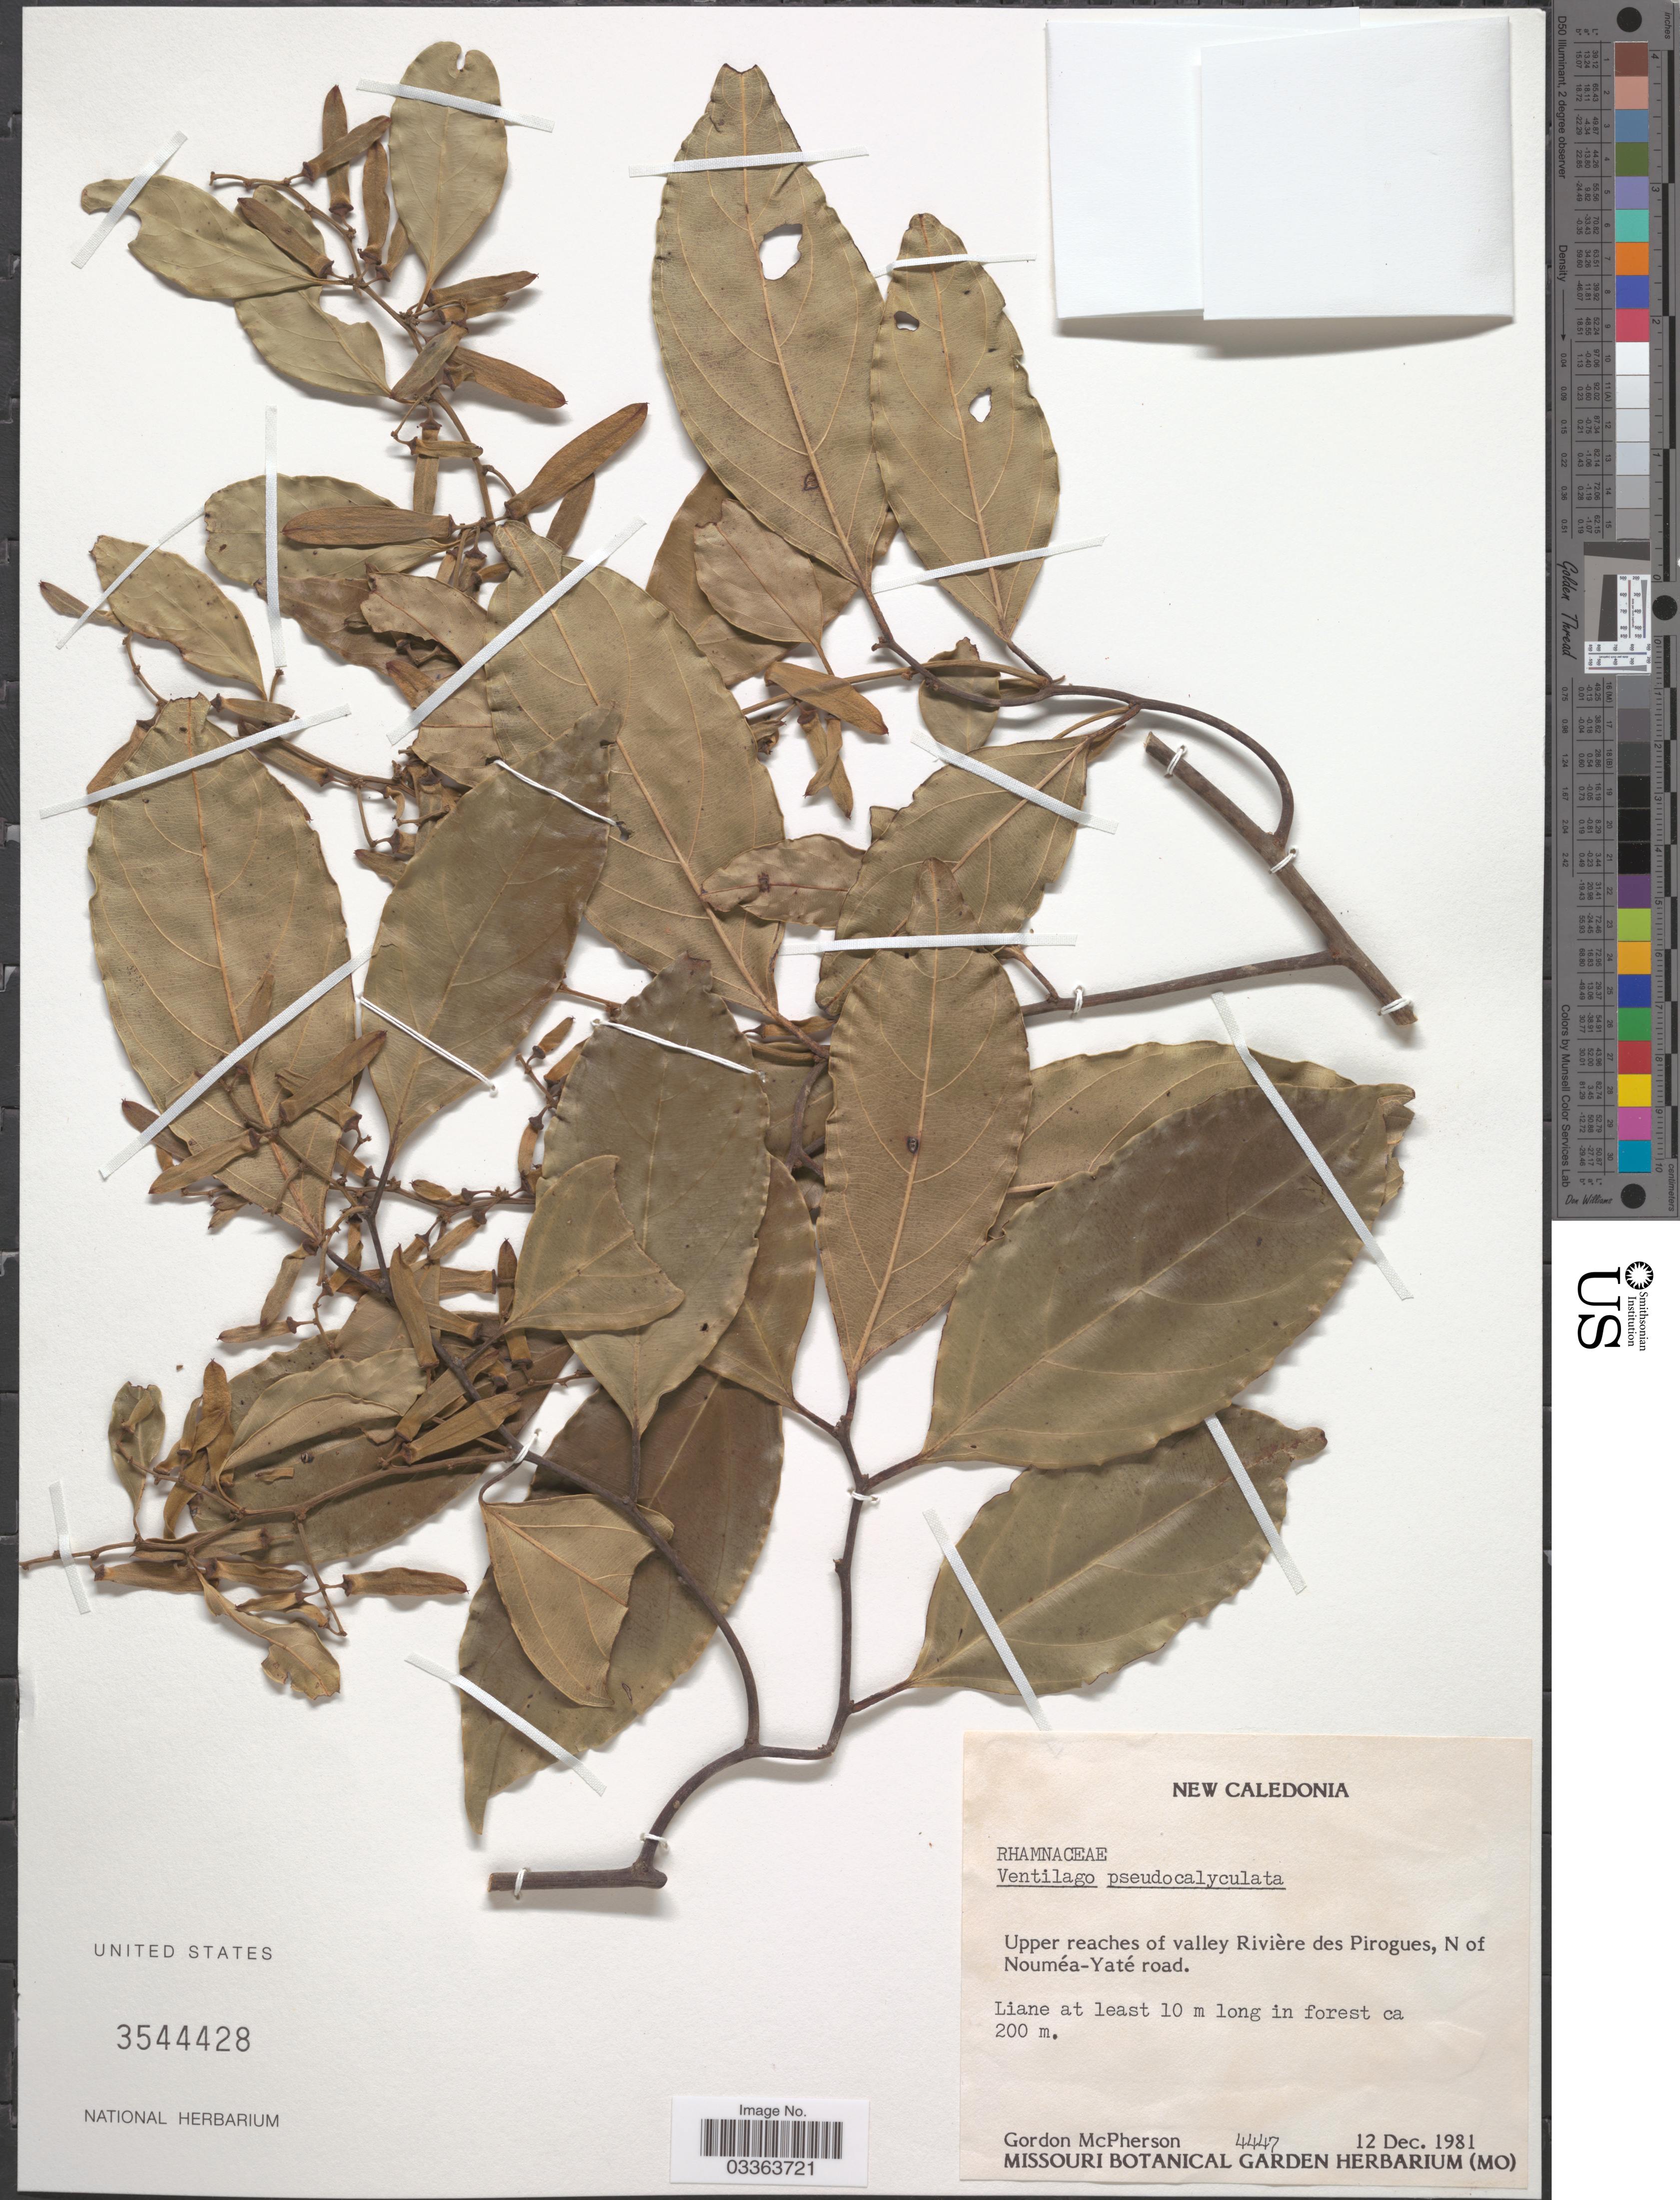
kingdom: Plantae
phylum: Tracheophyta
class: Magnoliopsida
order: Rosales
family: Rhamnaceae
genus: Ventilago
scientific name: Ventilago pseudocalyculata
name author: Guillaumin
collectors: G. D. McPherson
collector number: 4447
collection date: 1981-12-12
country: New Caledonia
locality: New Caledonia. Upper reaches of valley Rivière des Pirogues, N of Nouméa-Yaté road.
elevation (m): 200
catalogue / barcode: US 3544428